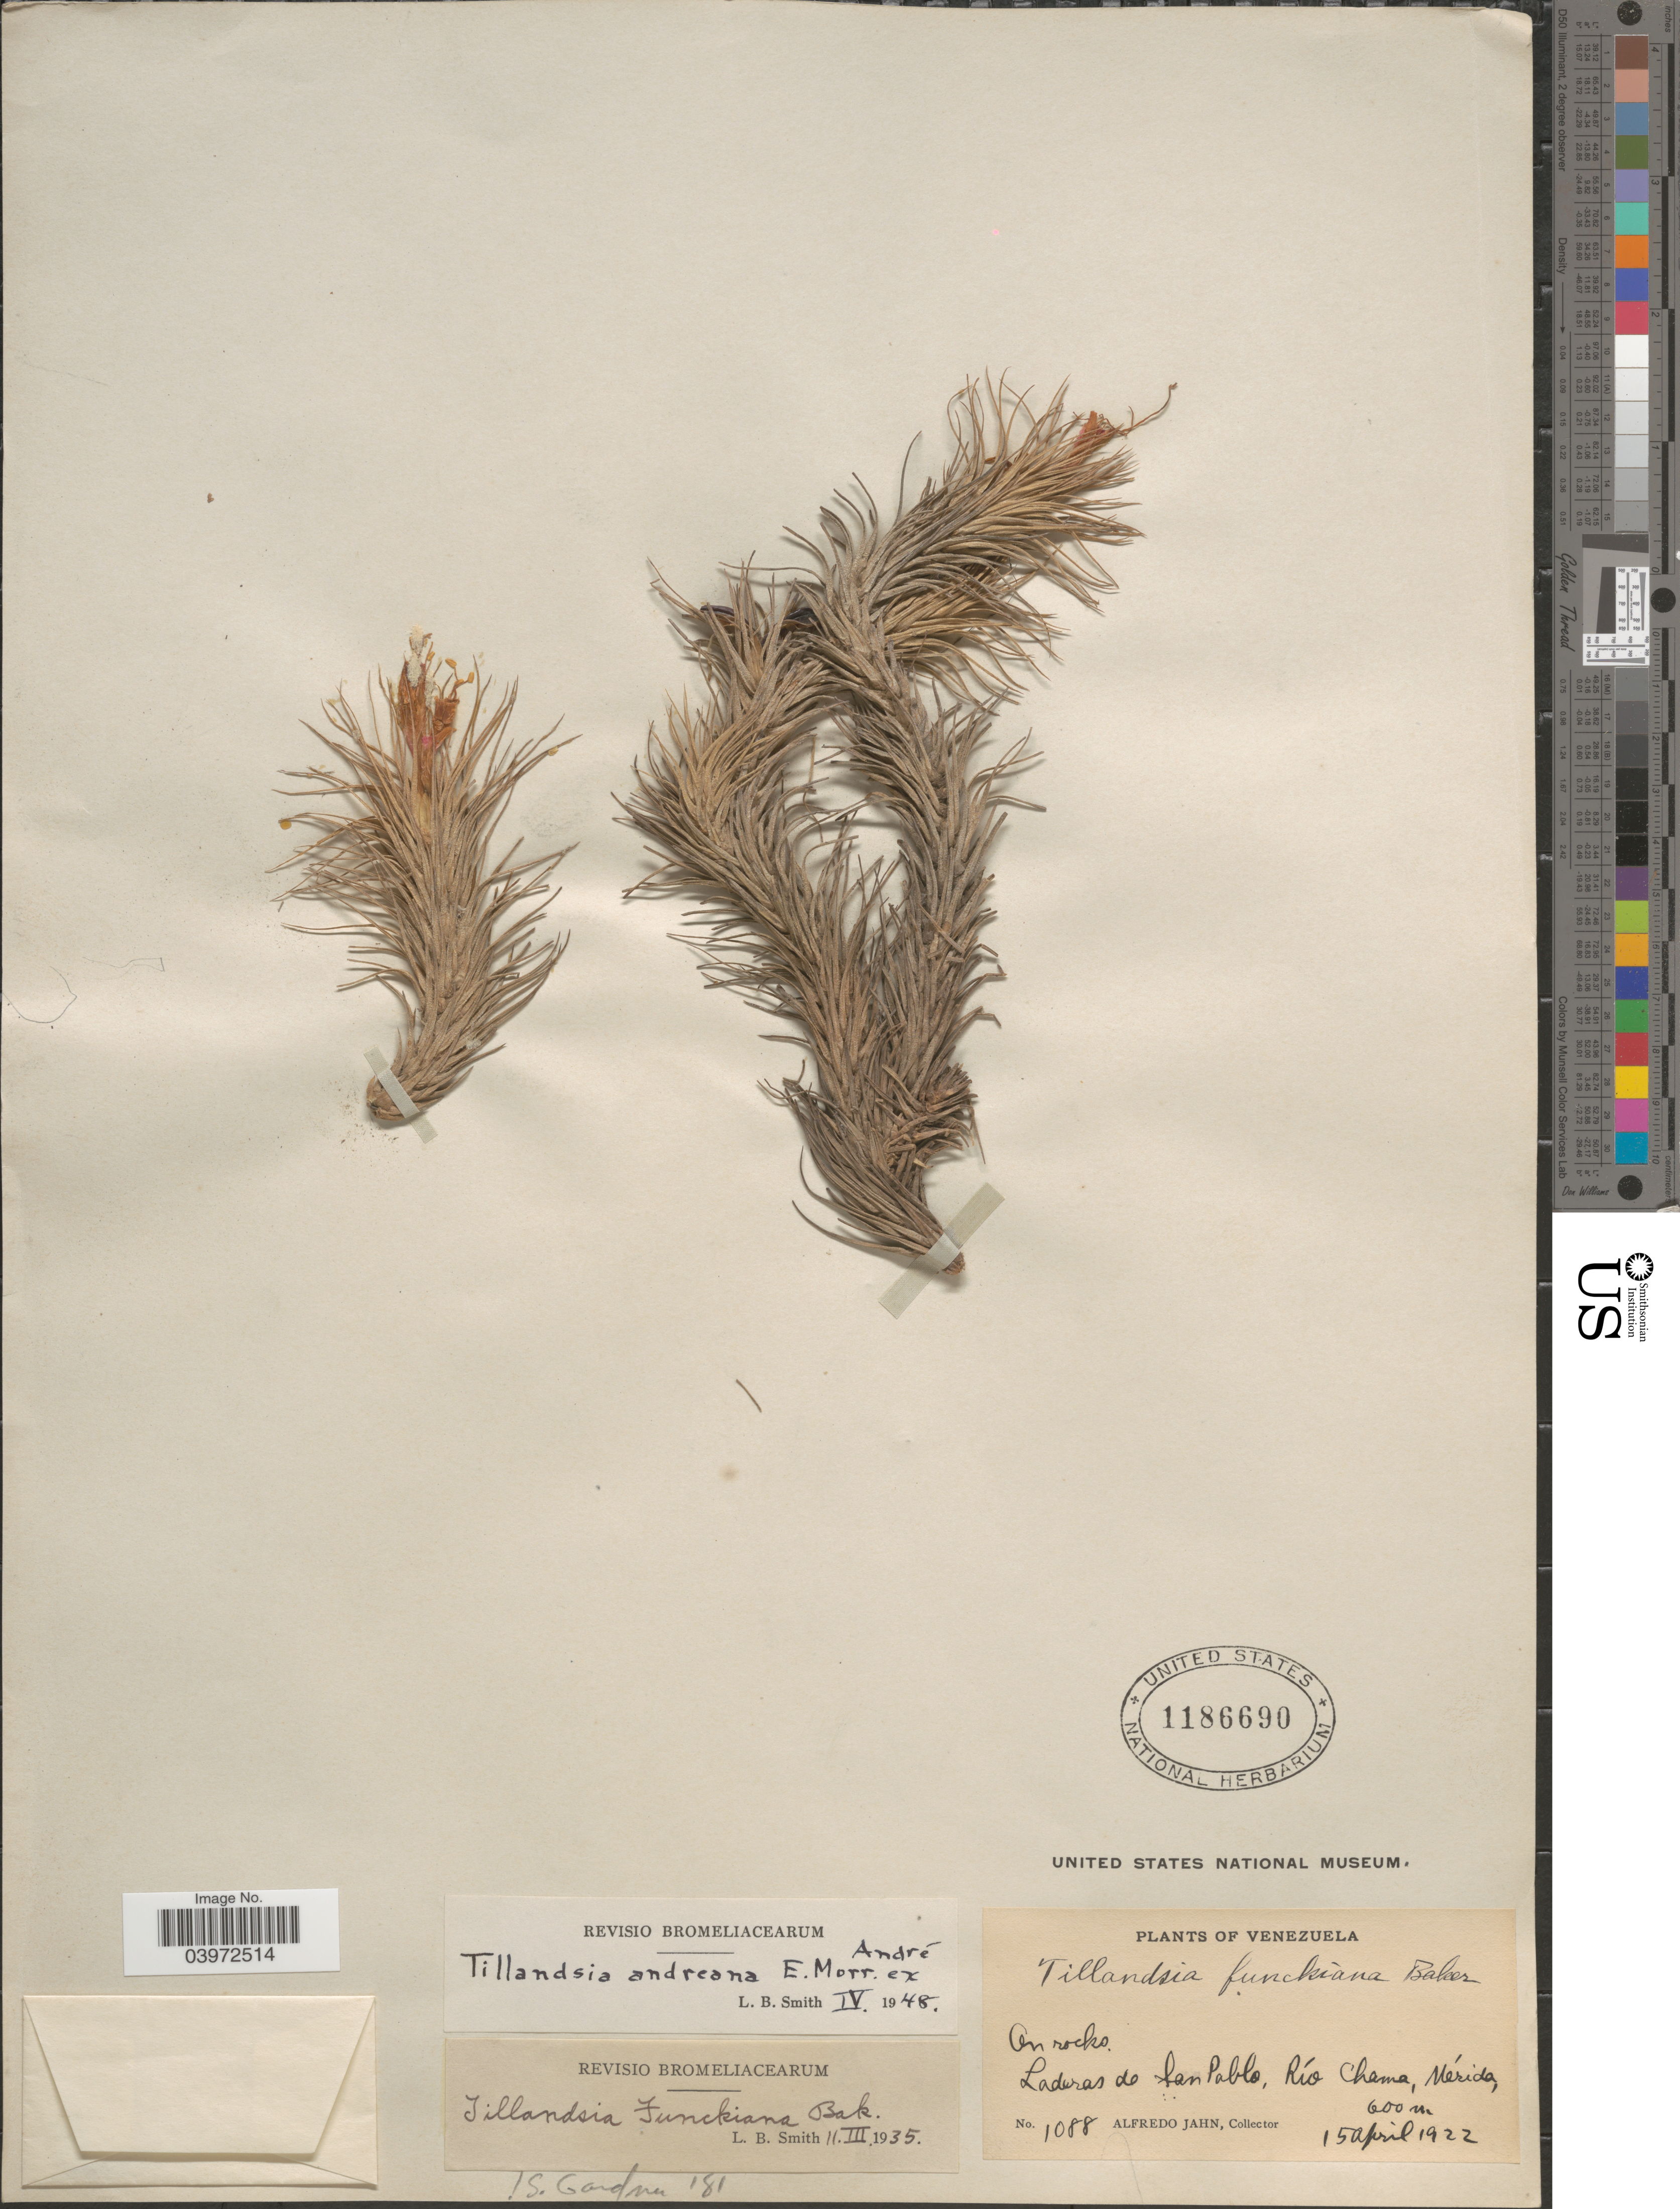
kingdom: Plantae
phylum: Tracheophyta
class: Liliopsida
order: Poales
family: Bromeliaceae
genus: Tillandsia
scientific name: Tillandsia andreana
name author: É. Morren ex André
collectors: A. Jahn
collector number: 1088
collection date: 1922-04-15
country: Venezuela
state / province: Merida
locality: Laderas de San Pablo, Río Chama.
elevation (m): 600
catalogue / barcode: US 1186690